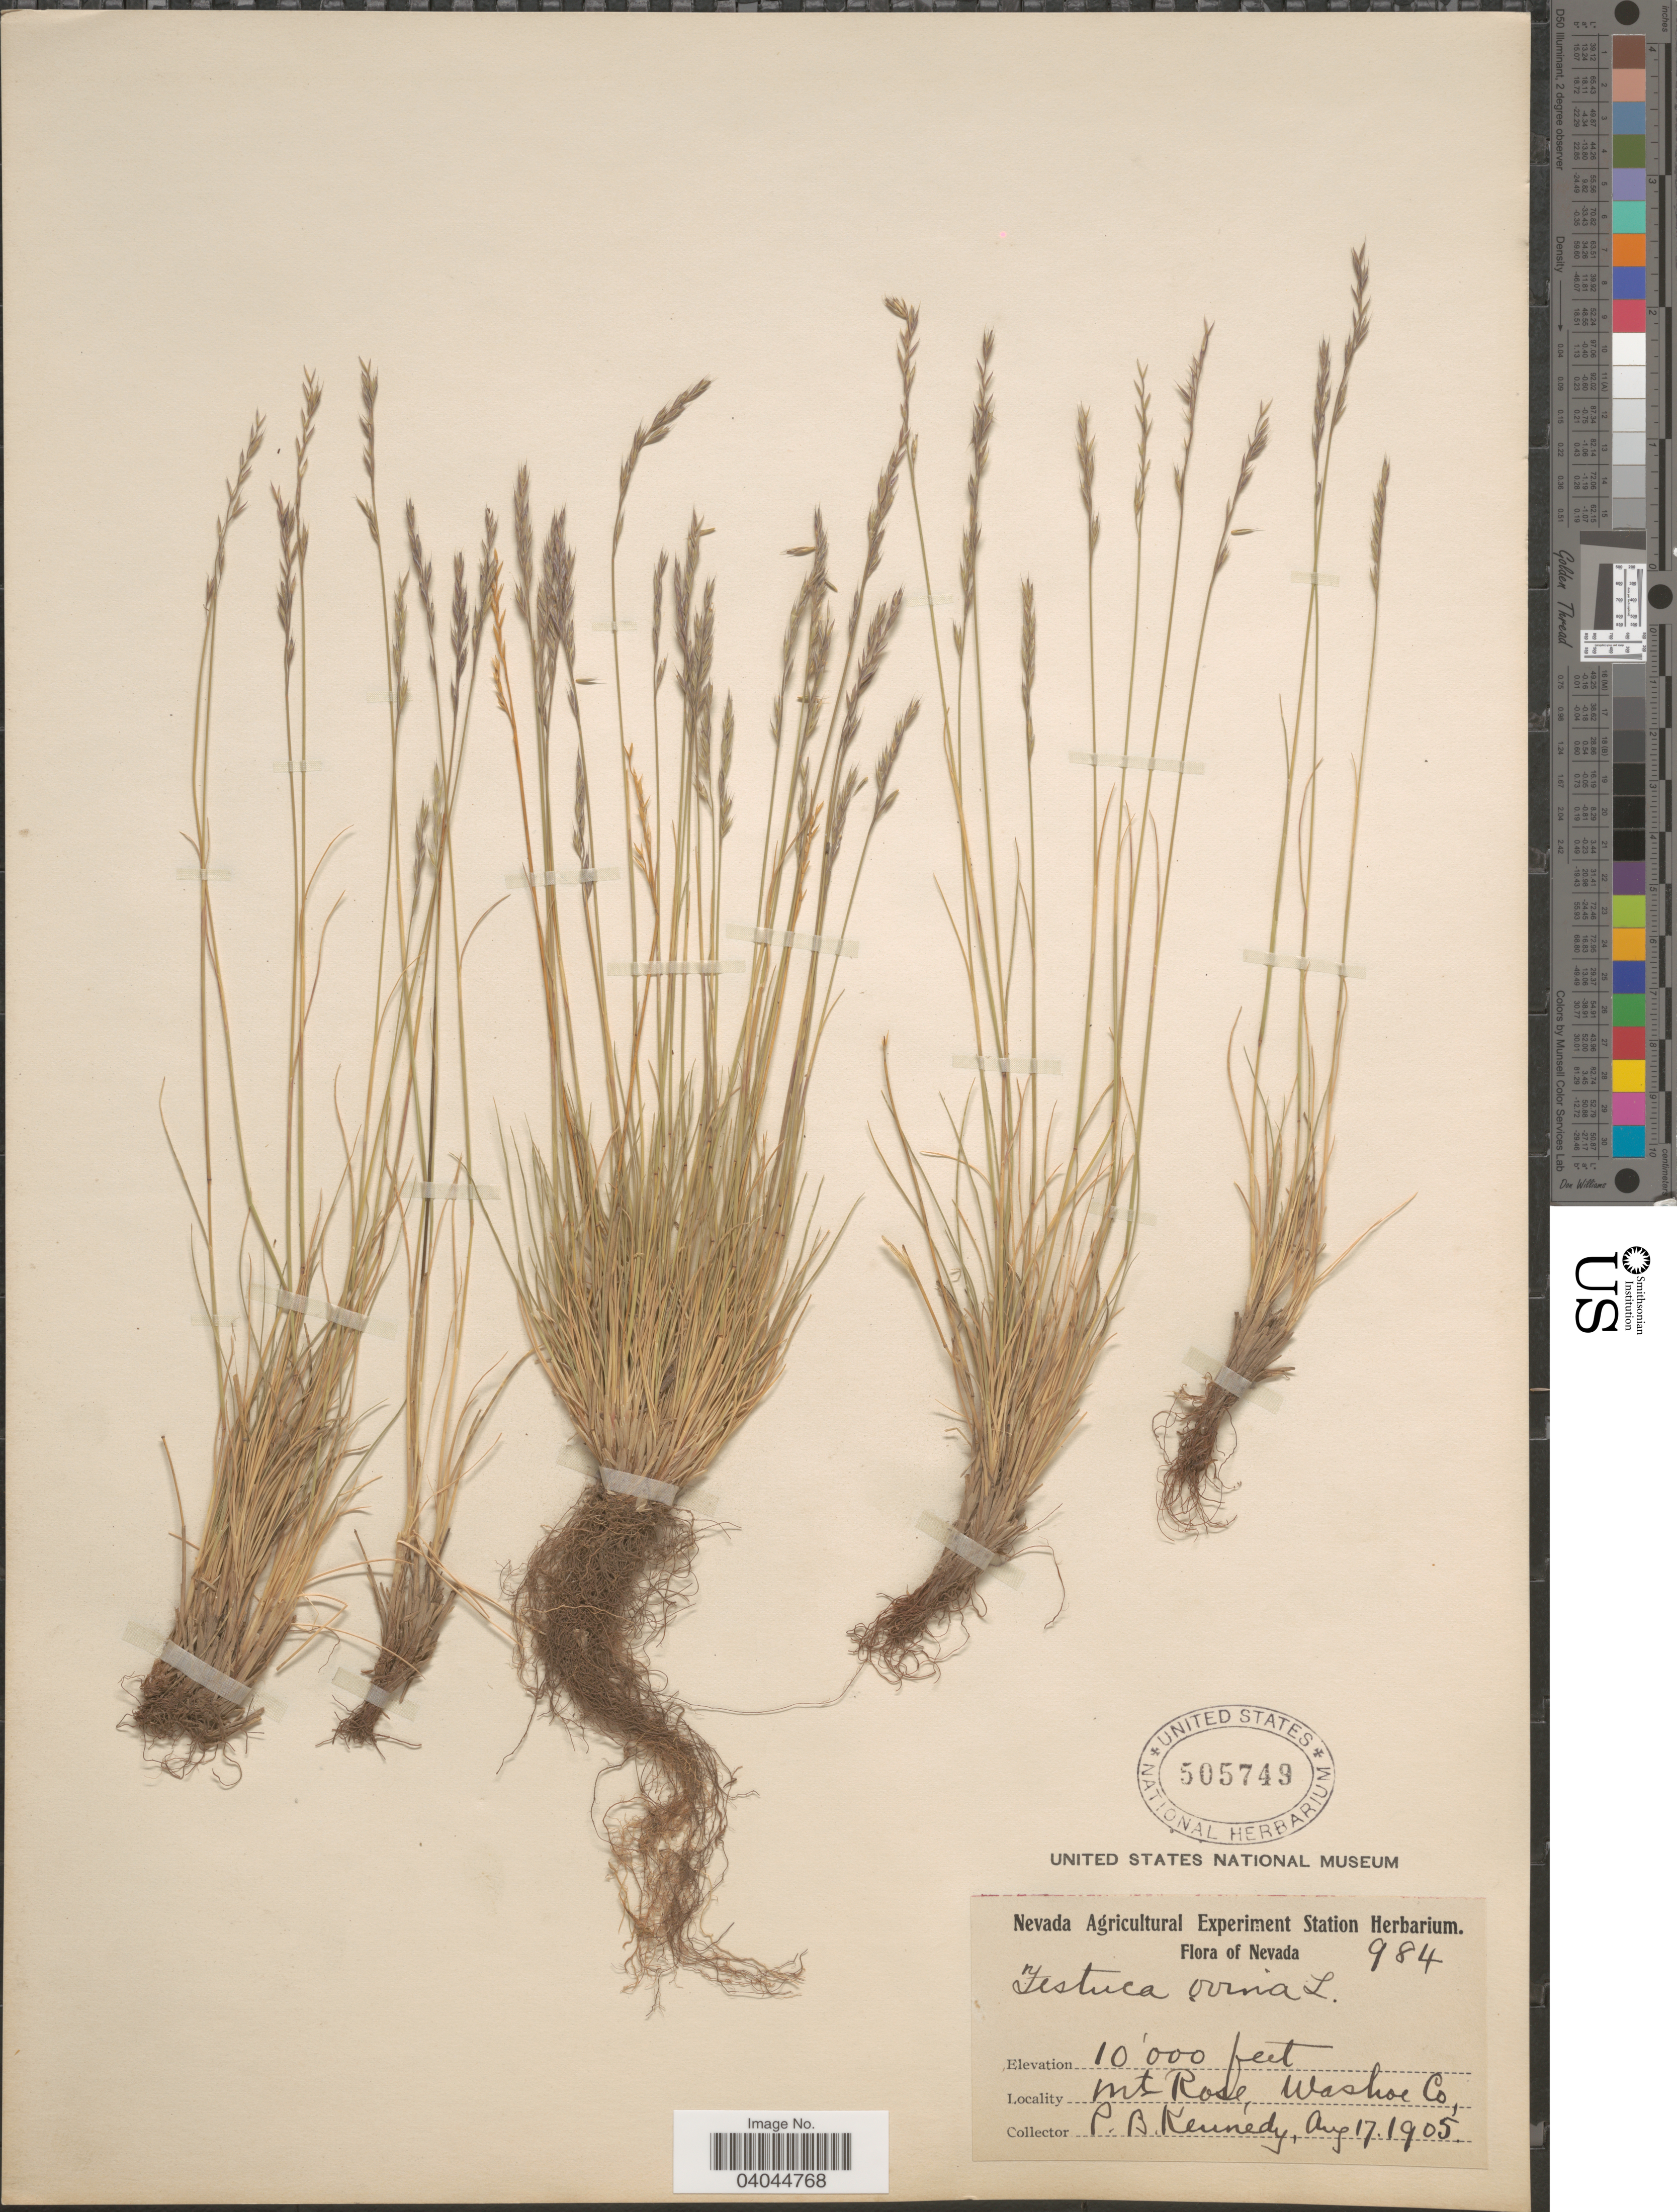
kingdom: Plantae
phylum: Tracheophyta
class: Liliopsida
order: Poales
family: Poaceae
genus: Festuca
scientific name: Festuca ovina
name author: L.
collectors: P. B. Kennedy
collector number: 984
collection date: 1905-08-17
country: United States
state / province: Nevada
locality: Mt. Rose, Washoe Co.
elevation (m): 3048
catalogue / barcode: US 505749